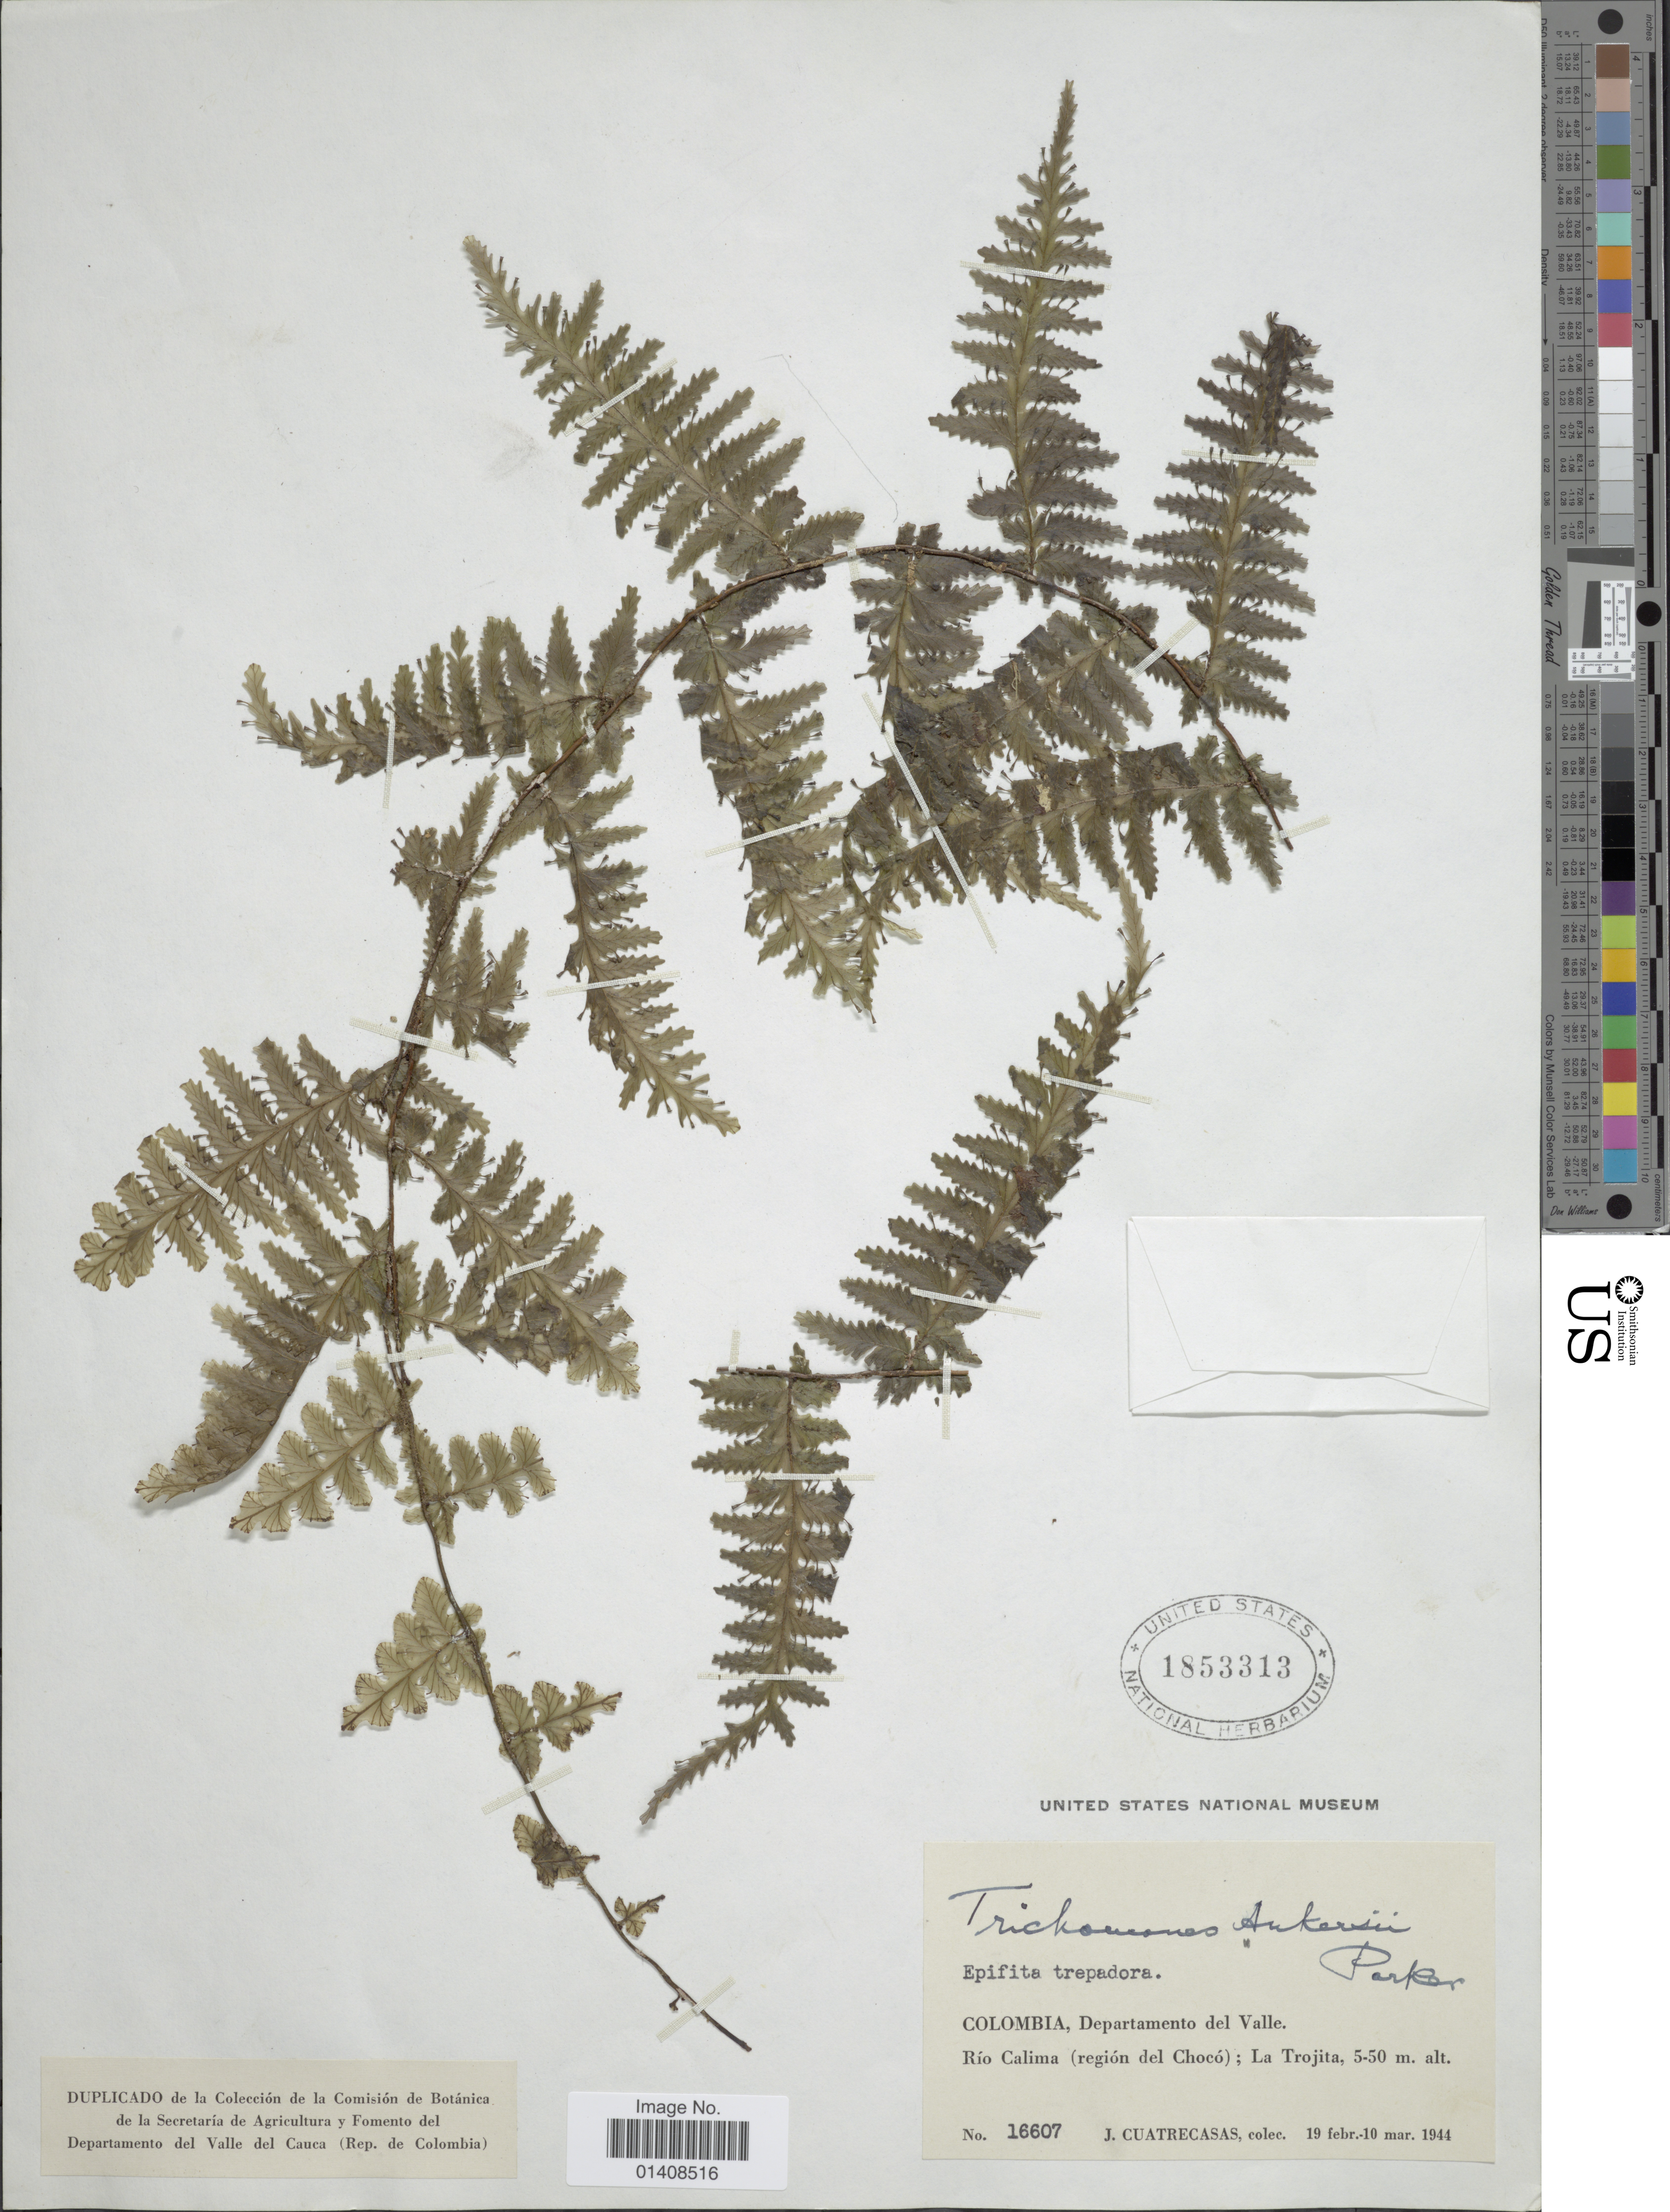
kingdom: Plantae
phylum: Tracheophyta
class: Polypodiopsida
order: Hymenophyllales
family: Hymenophyllaceae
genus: Trichomanes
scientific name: Trichomanes ankersii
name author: C. Parker ex Hook. & Grev.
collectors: J. Cuatrecasas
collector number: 16607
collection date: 1944-02-19/1944-03-10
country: Colombia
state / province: Chocó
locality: Departamento del Valle, Rio Calima (region del Choco) : La Trojita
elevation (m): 5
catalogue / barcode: US 1853313